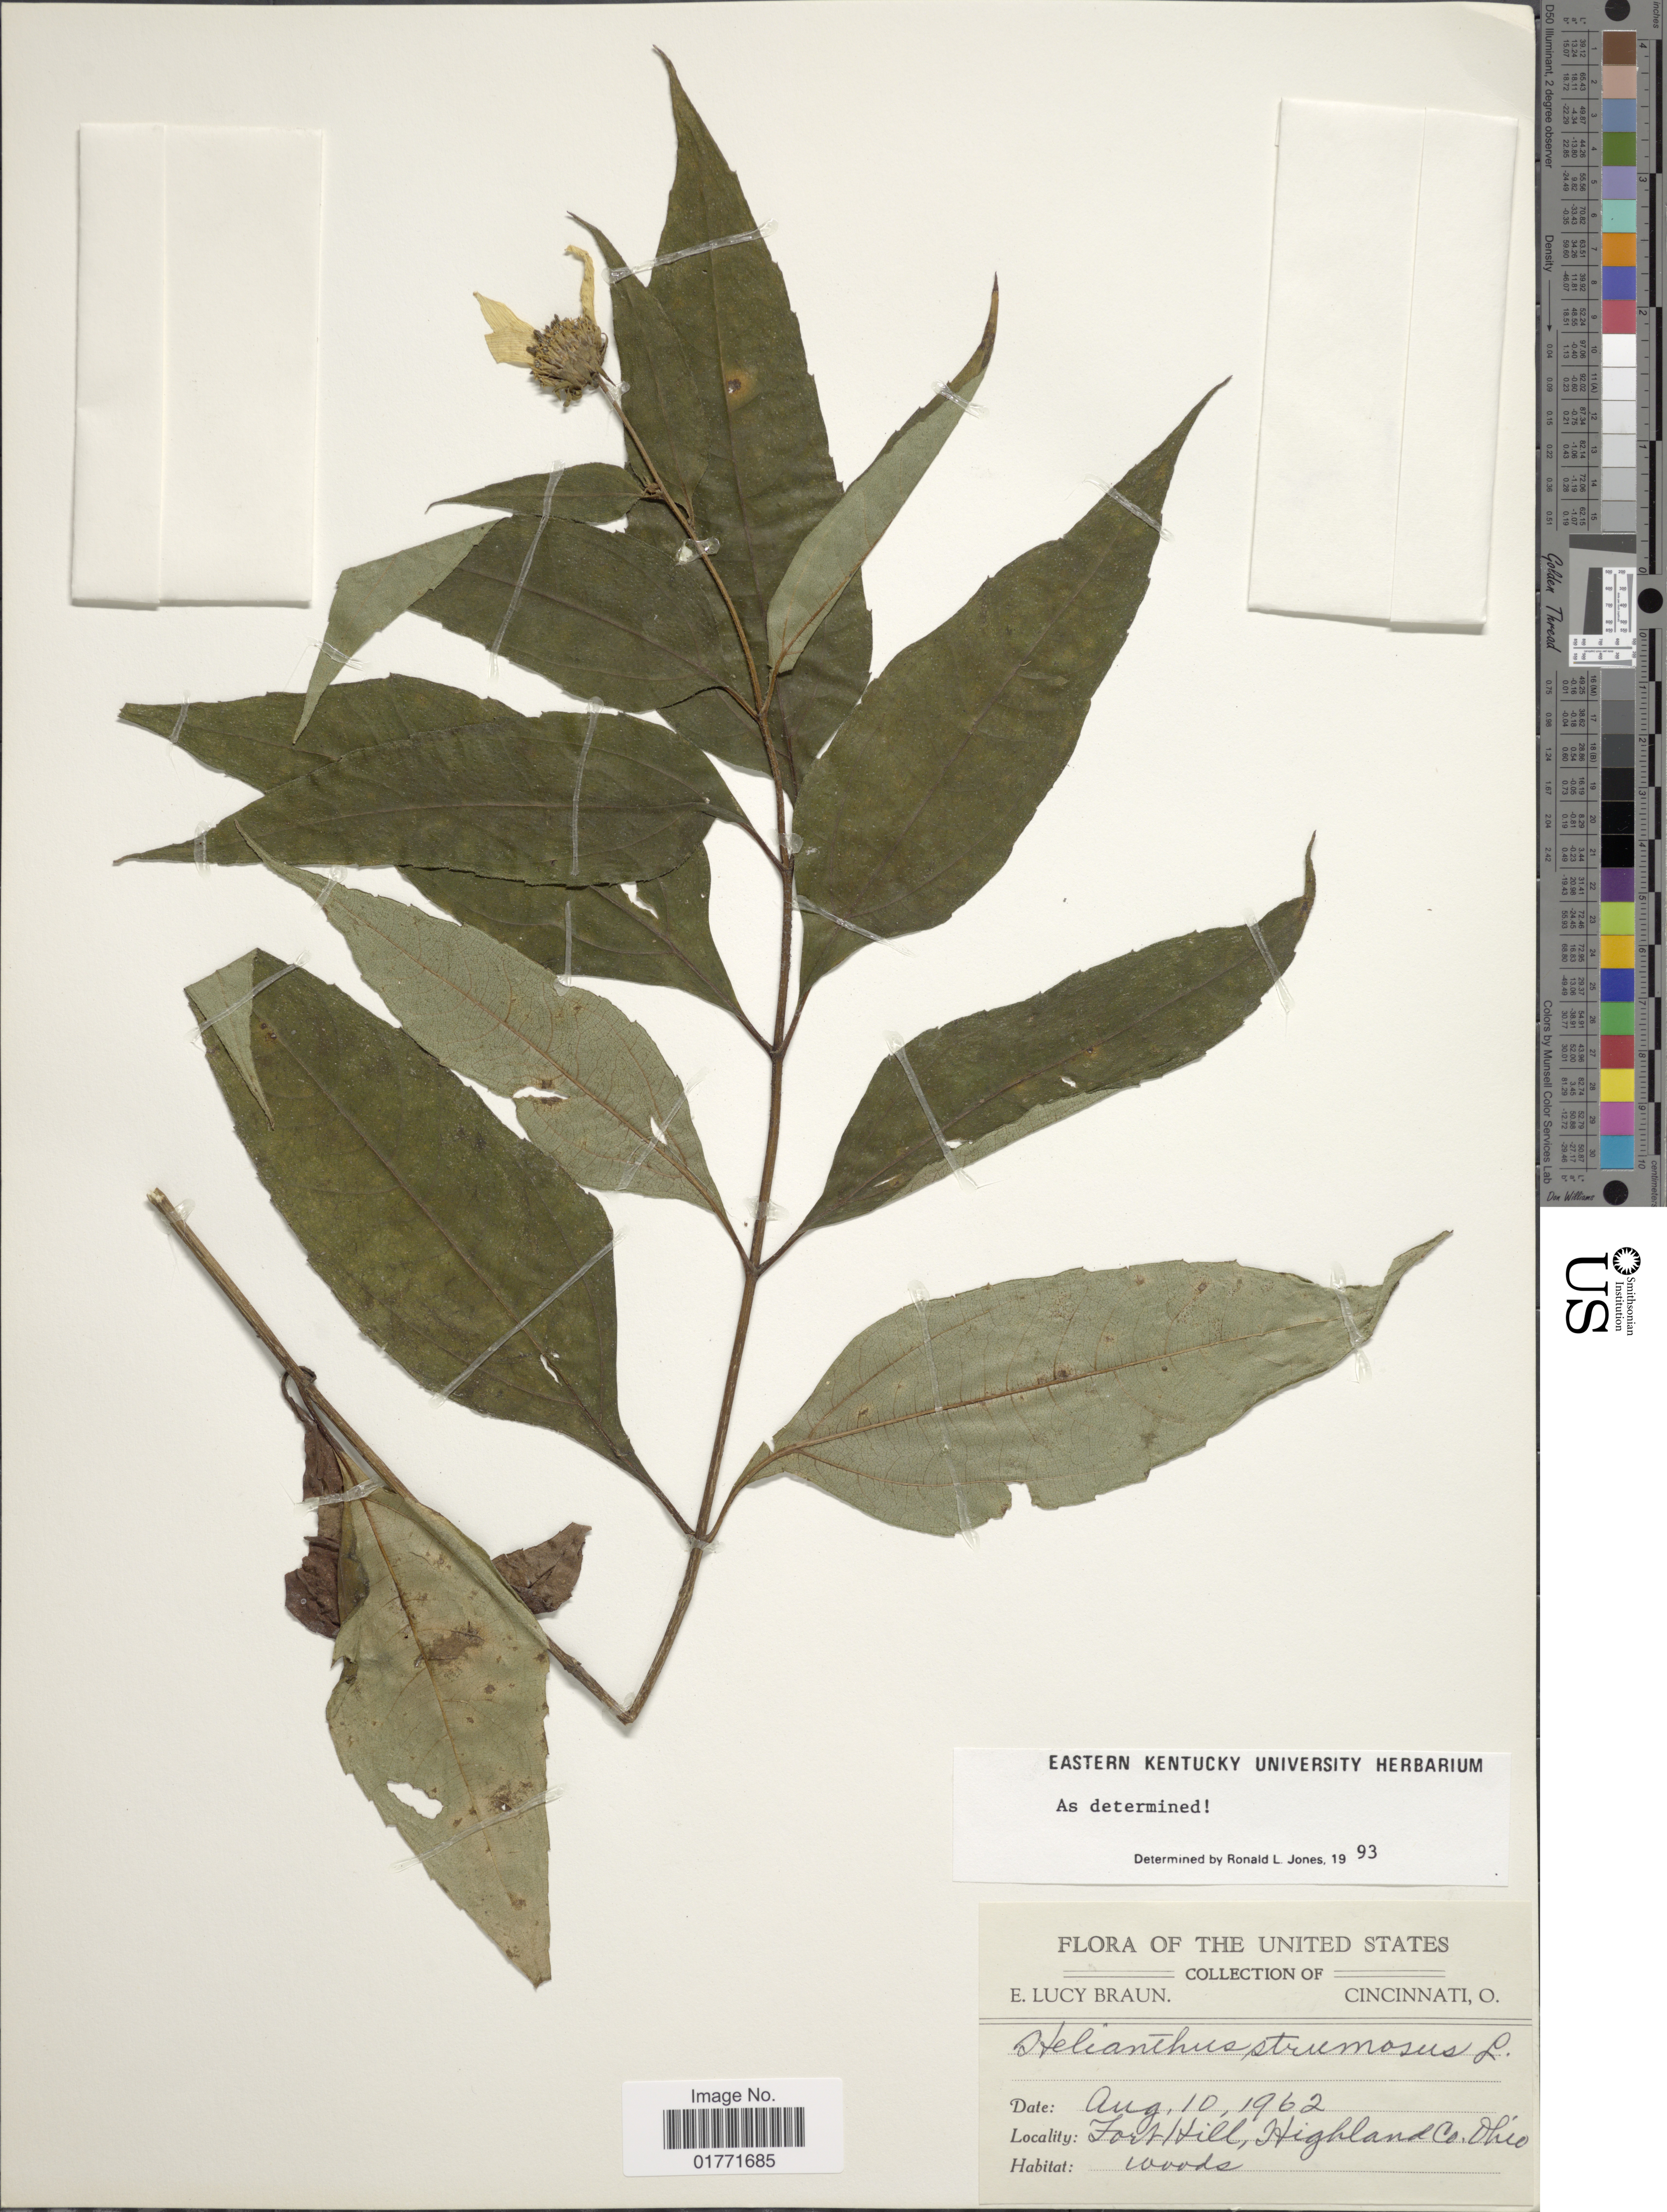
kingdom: Plantae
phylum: Tracheophyta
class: Magnoliopsida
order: Asterales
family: Asteraceae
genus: Helianthus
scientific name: Helianthus strumosus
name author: L.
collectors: E. L. Braun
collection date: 1962-08-10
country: United States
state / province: Ohio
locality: Fort Hill, Highland Co. Ohio.